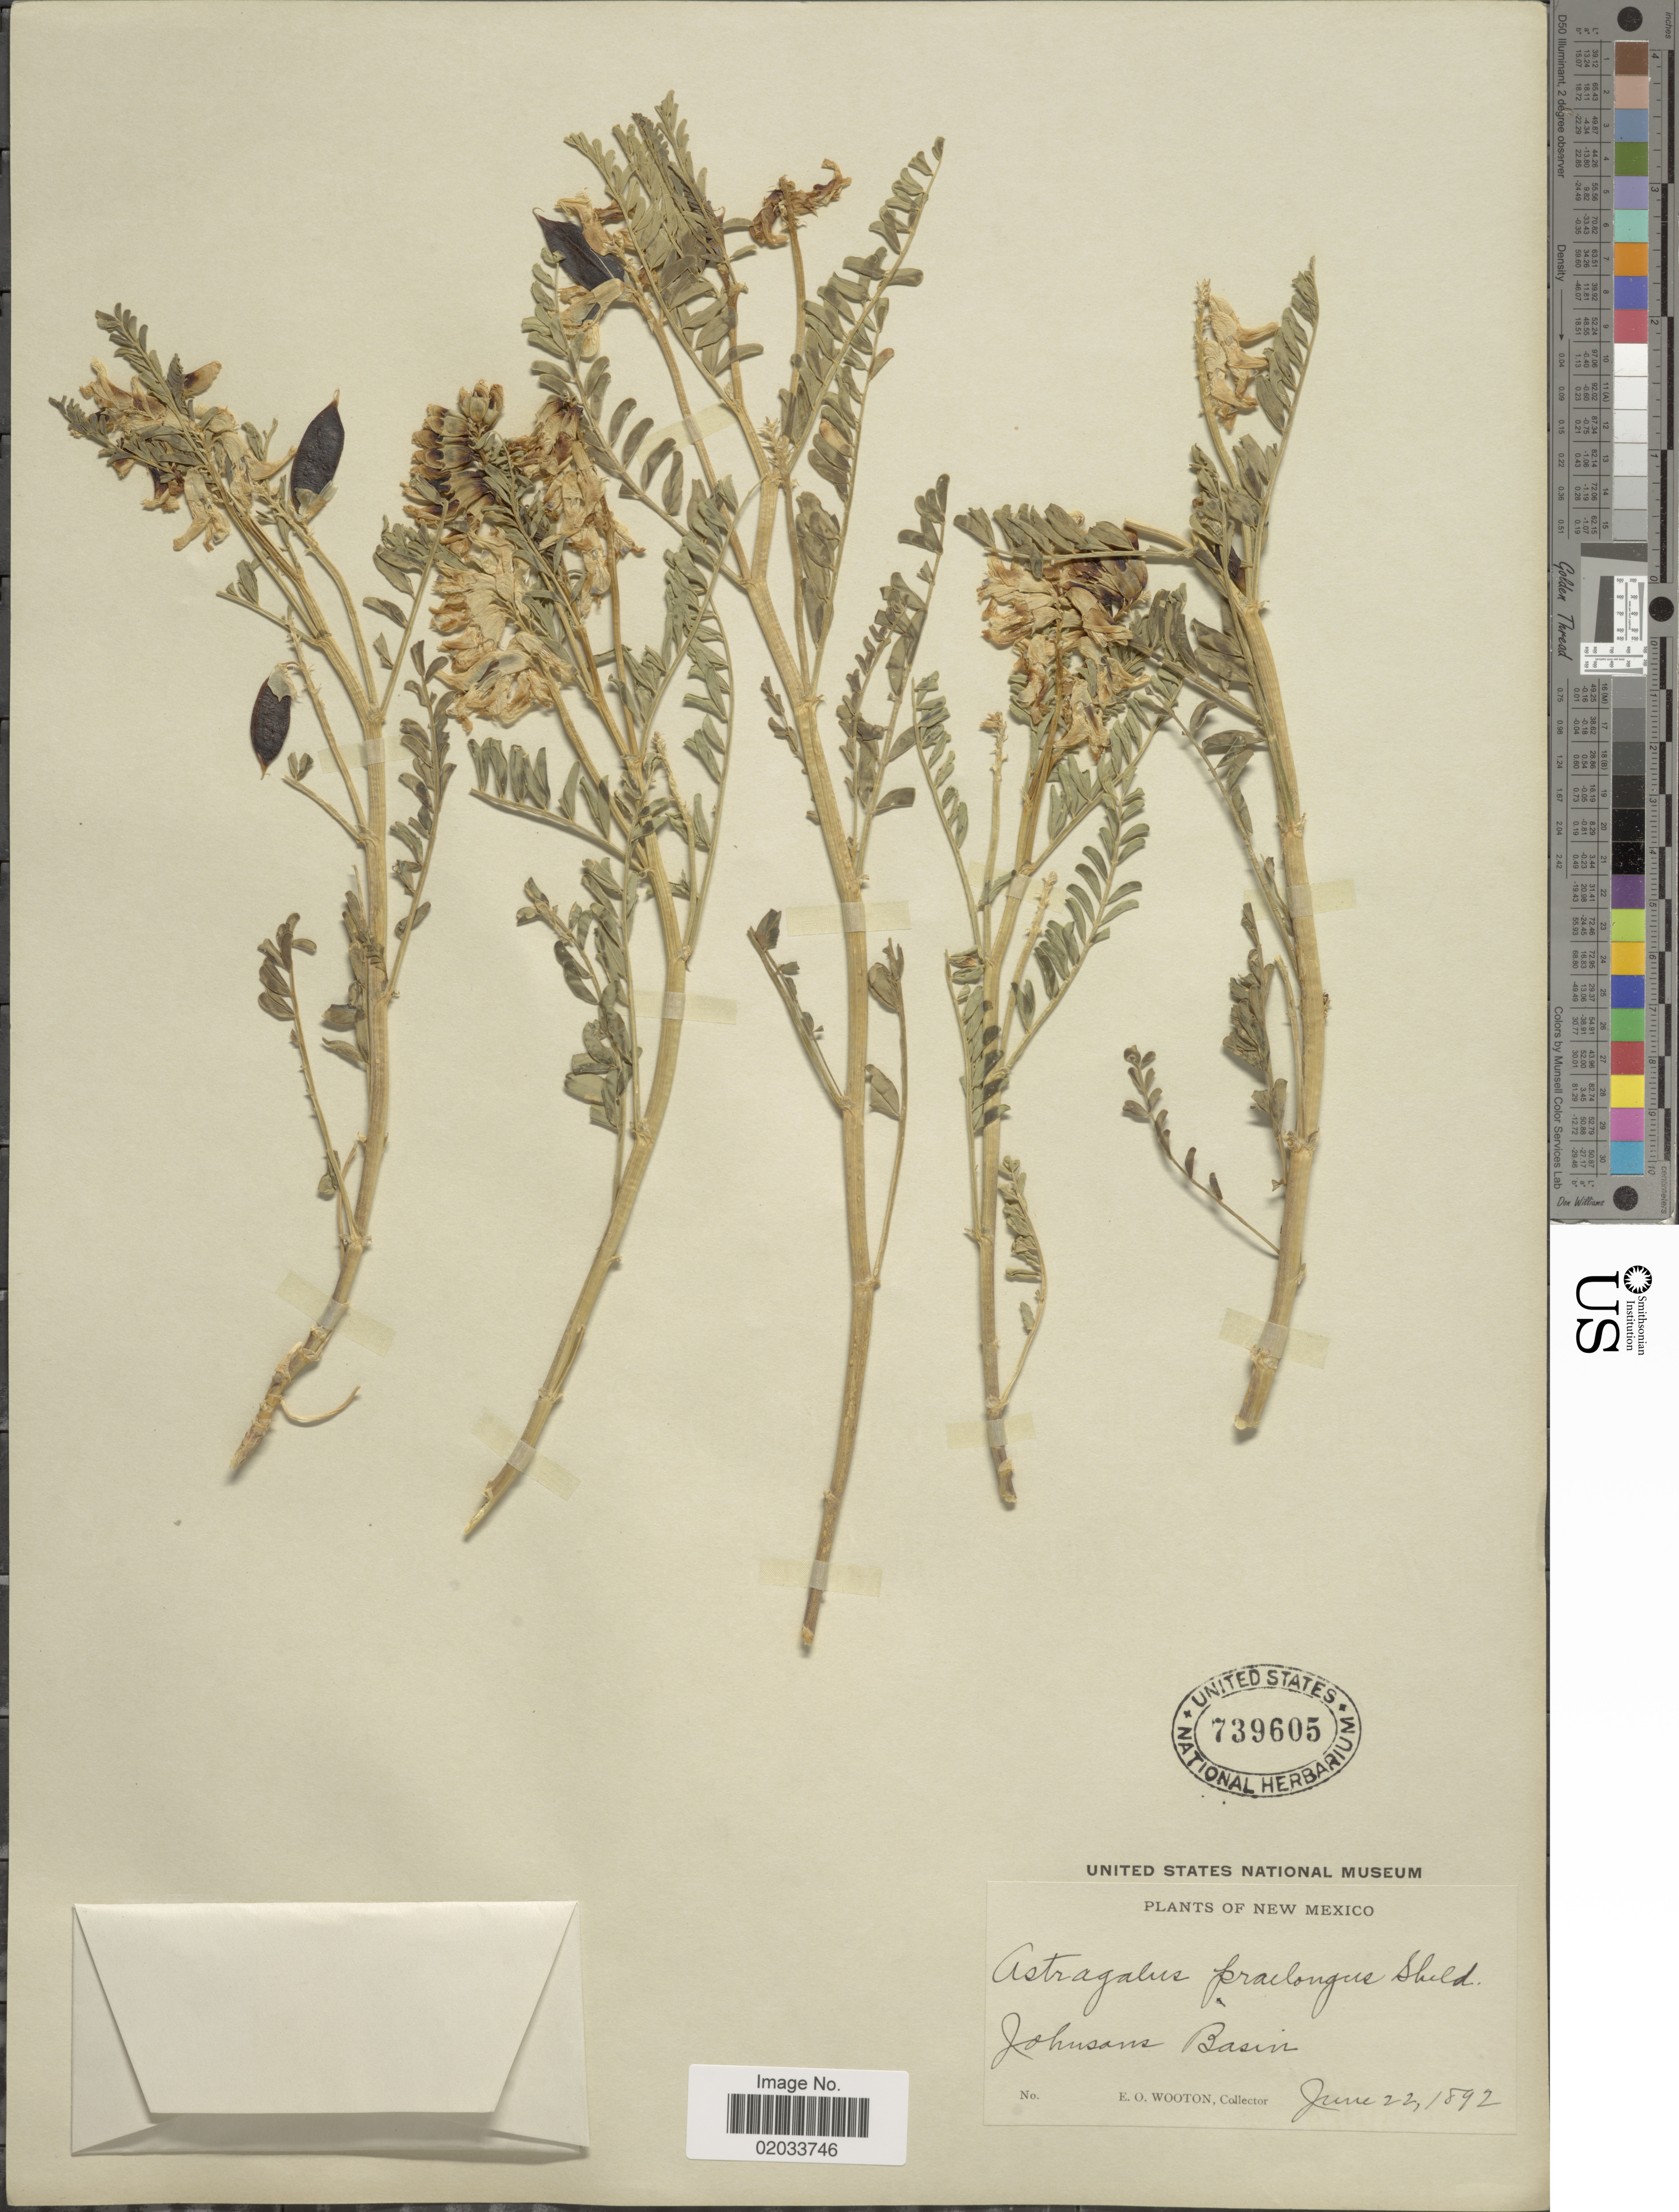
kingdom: Plantae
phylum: Tracheophyta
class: Magnoliopsida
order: Fabales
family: Fabaceae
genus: Astragalus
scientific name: Astragalus pattersonii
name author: (A. Gray) A. Gray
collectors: E. O. Wooton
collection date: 1892-06-22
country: United States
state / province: New Mexico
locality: Johnsons Basin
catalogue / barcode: US 739605